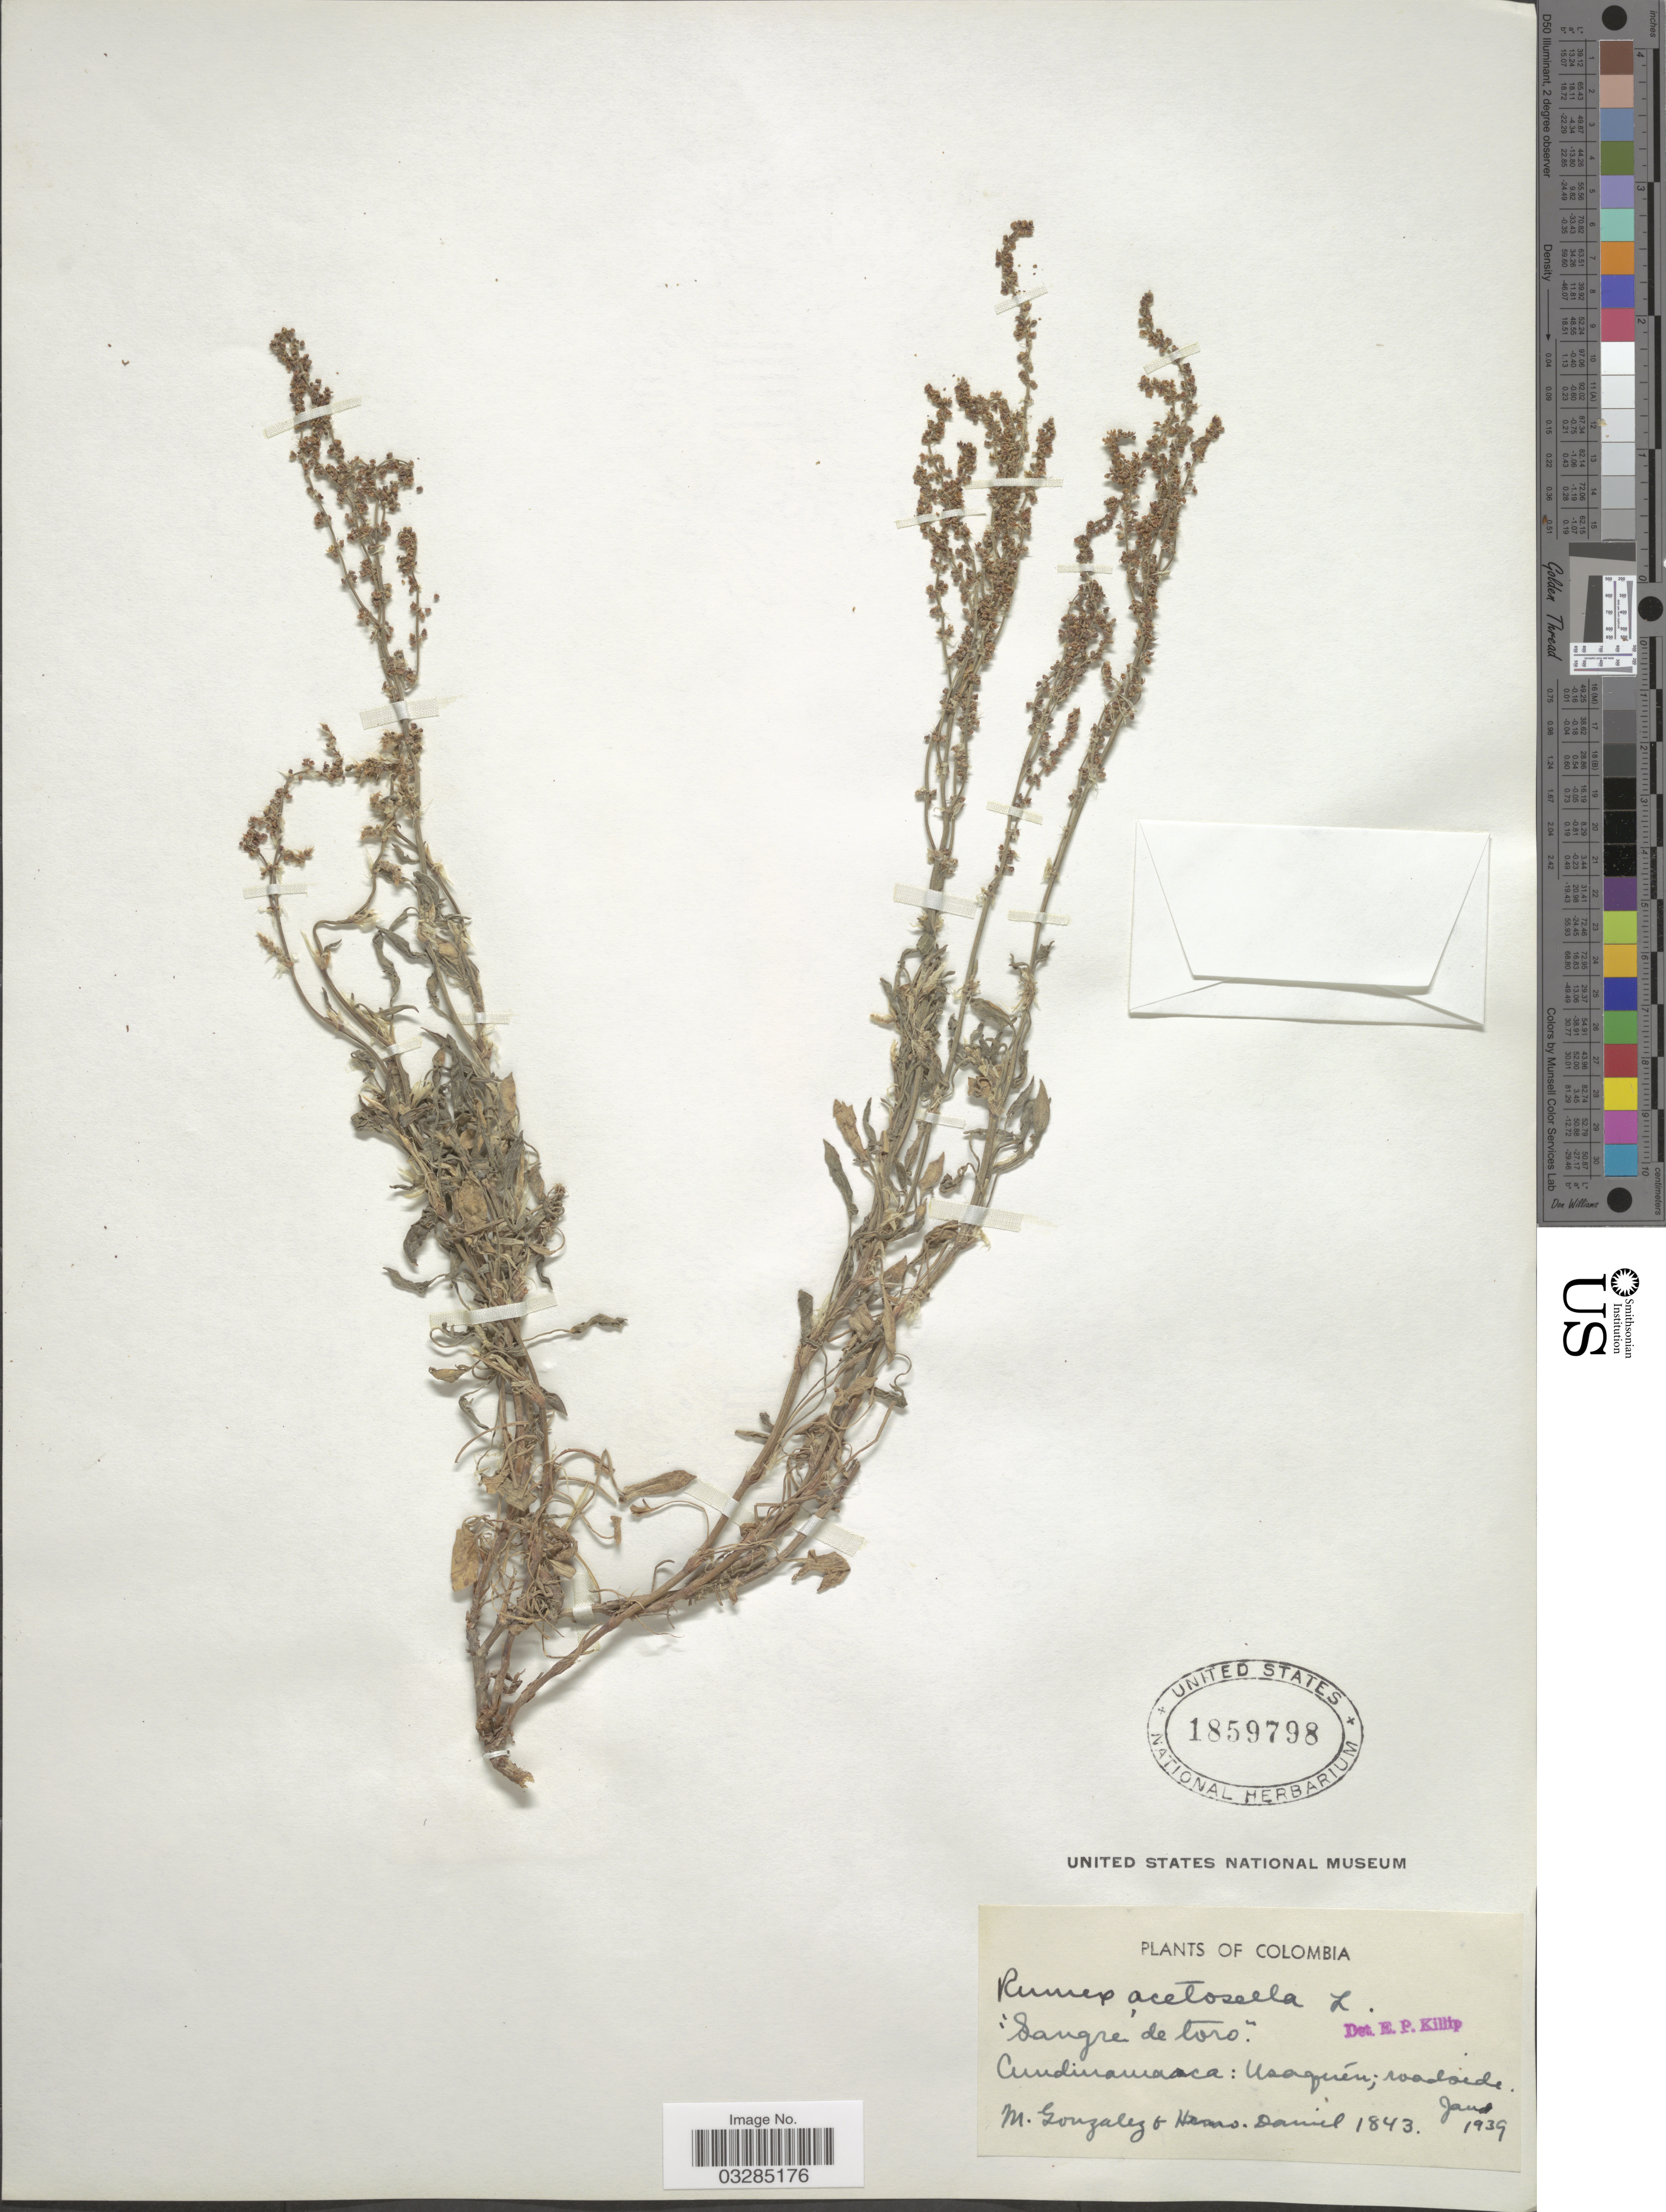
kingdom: Plantae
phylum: Tracheophyta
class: Magnoliopsida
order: Caryophyllales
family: Polygonaceae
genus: Rumex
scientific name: Rumex acetosella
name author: L.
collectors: M. Gonzales & -. Daniel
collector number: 1843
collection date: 1939-01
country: Colombia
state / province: Cundinamarca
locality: Usaquén; roadside.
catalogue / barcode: US 1859798